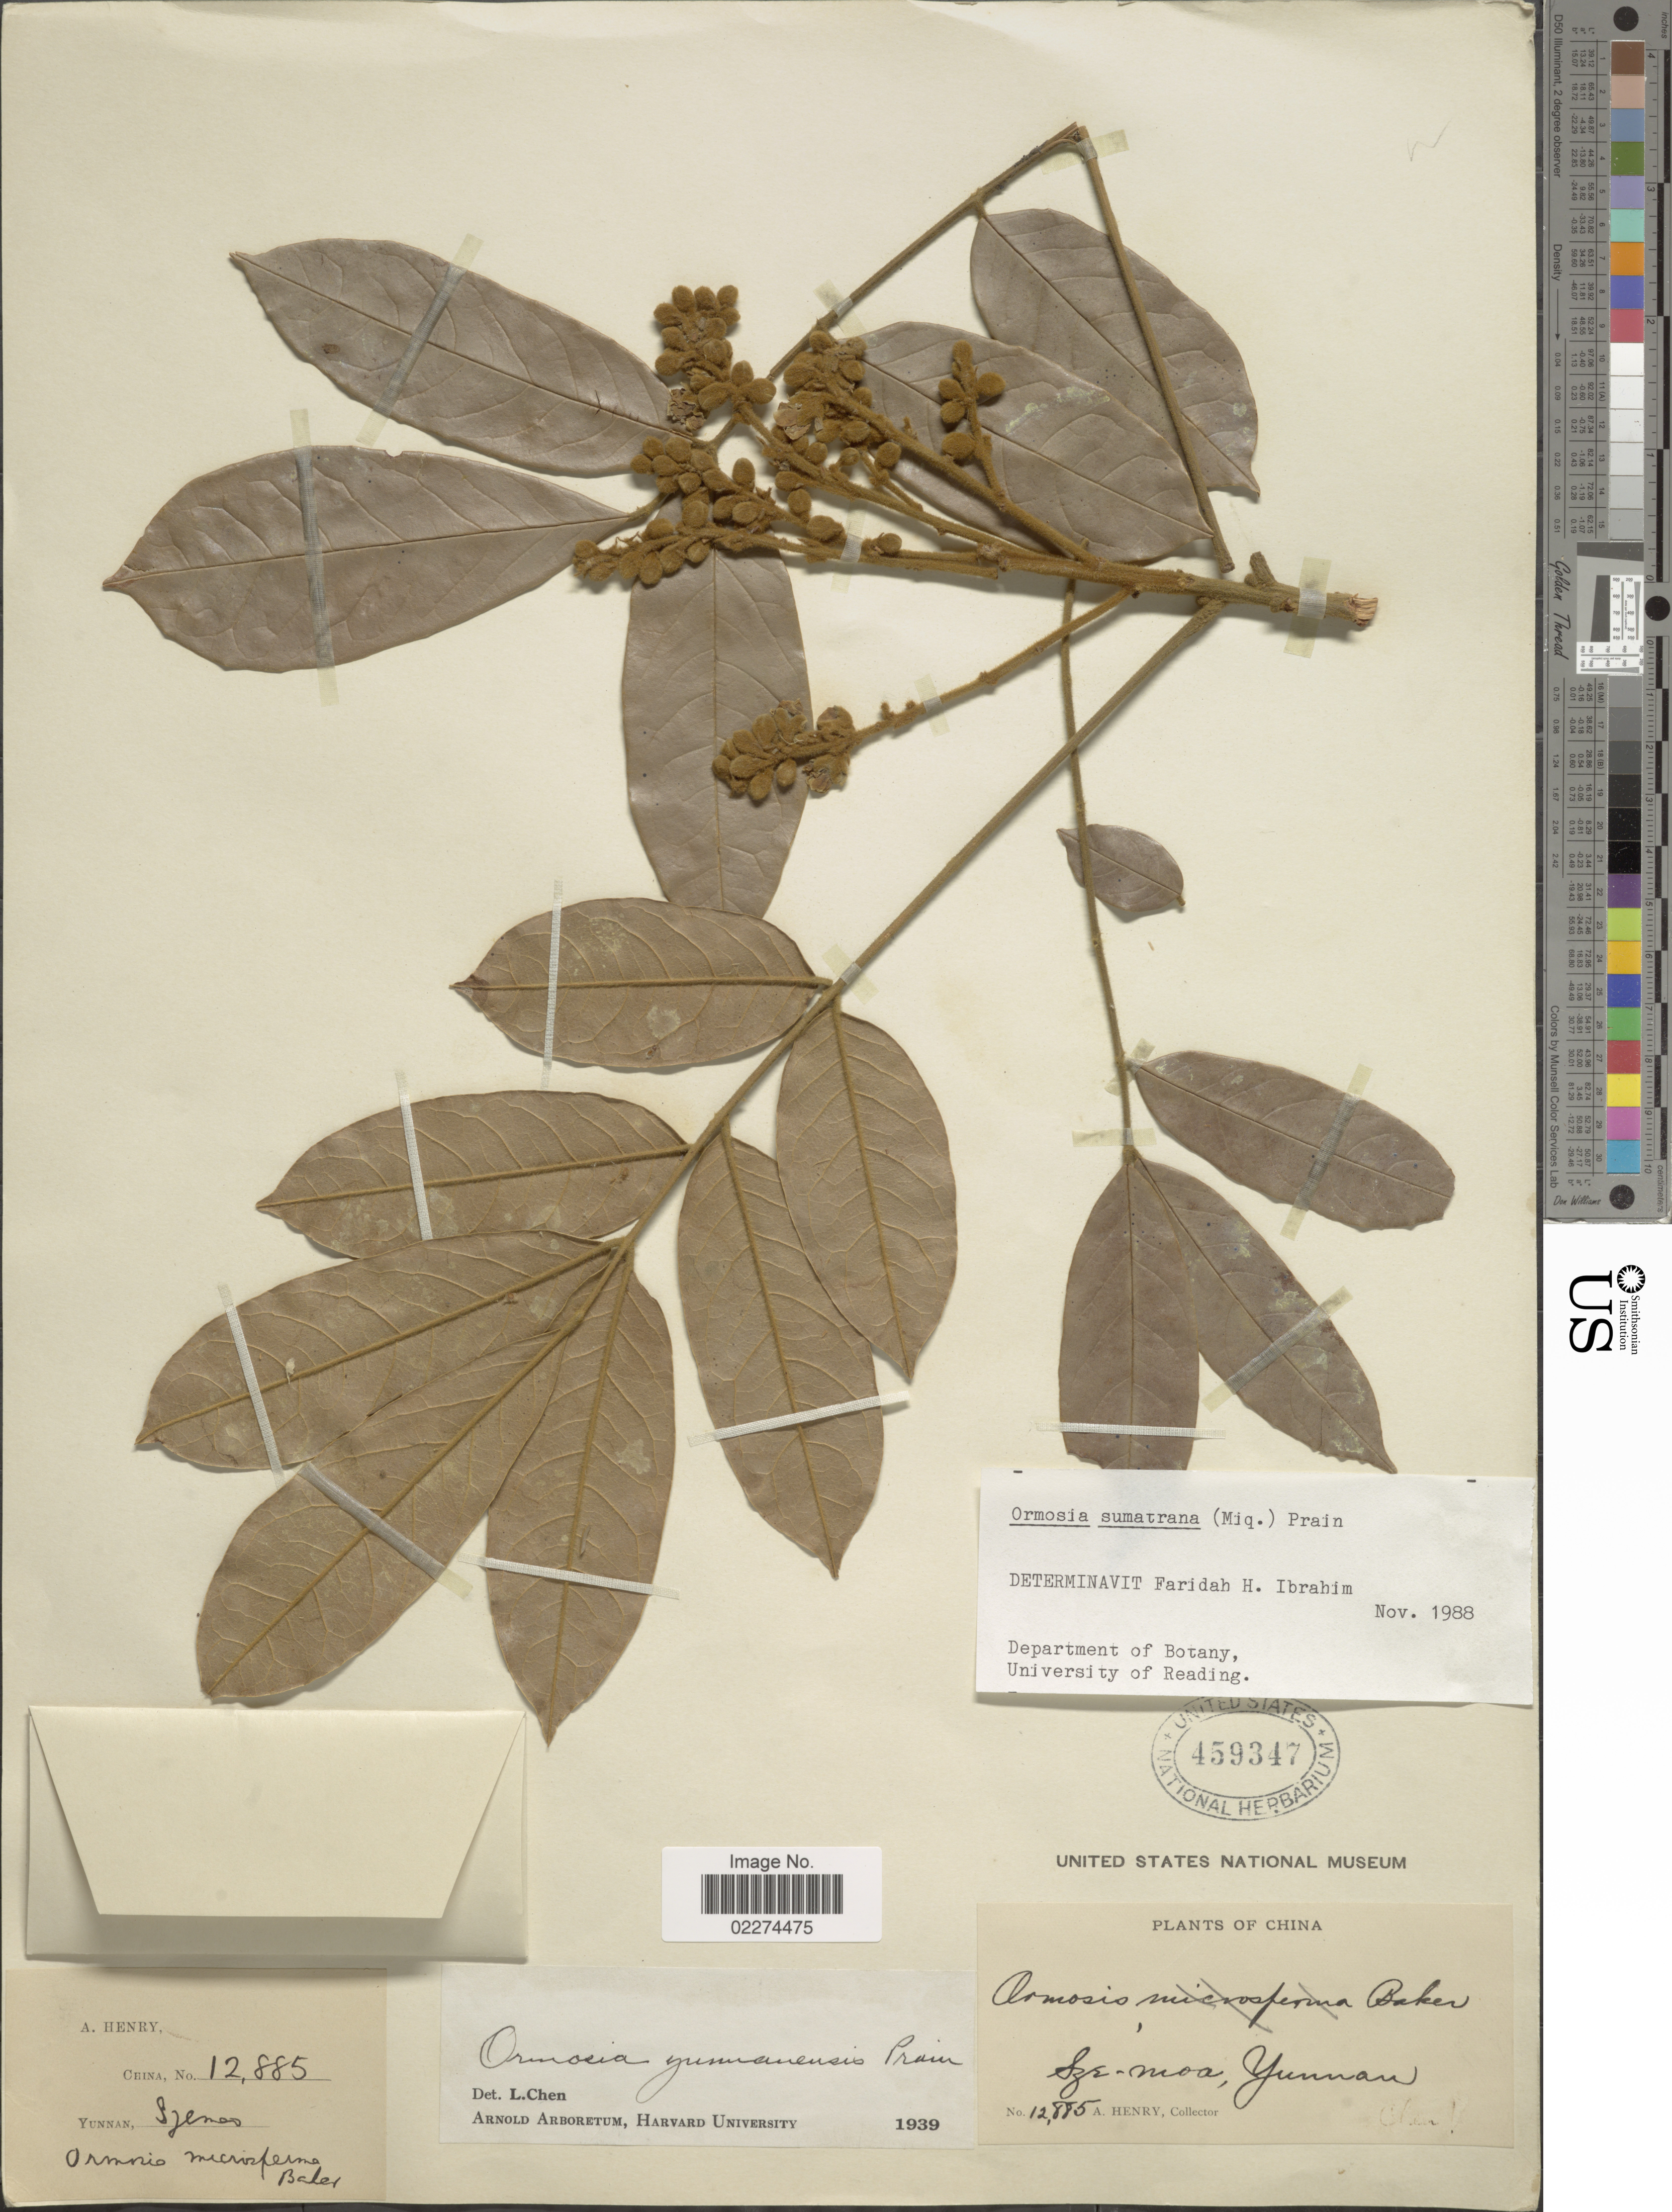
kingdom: Plantae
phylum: Tracheophyta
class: Magnoliopsida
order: Fabales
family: Fabaceae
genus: Ormosia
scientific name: Ormosia yunnanensis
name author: Prain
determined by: Torke, Benjamin M.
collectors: A. Henry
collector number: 12885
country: China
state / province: Yunnan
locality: Yunnan, Sze-moa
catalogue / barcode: US 459347